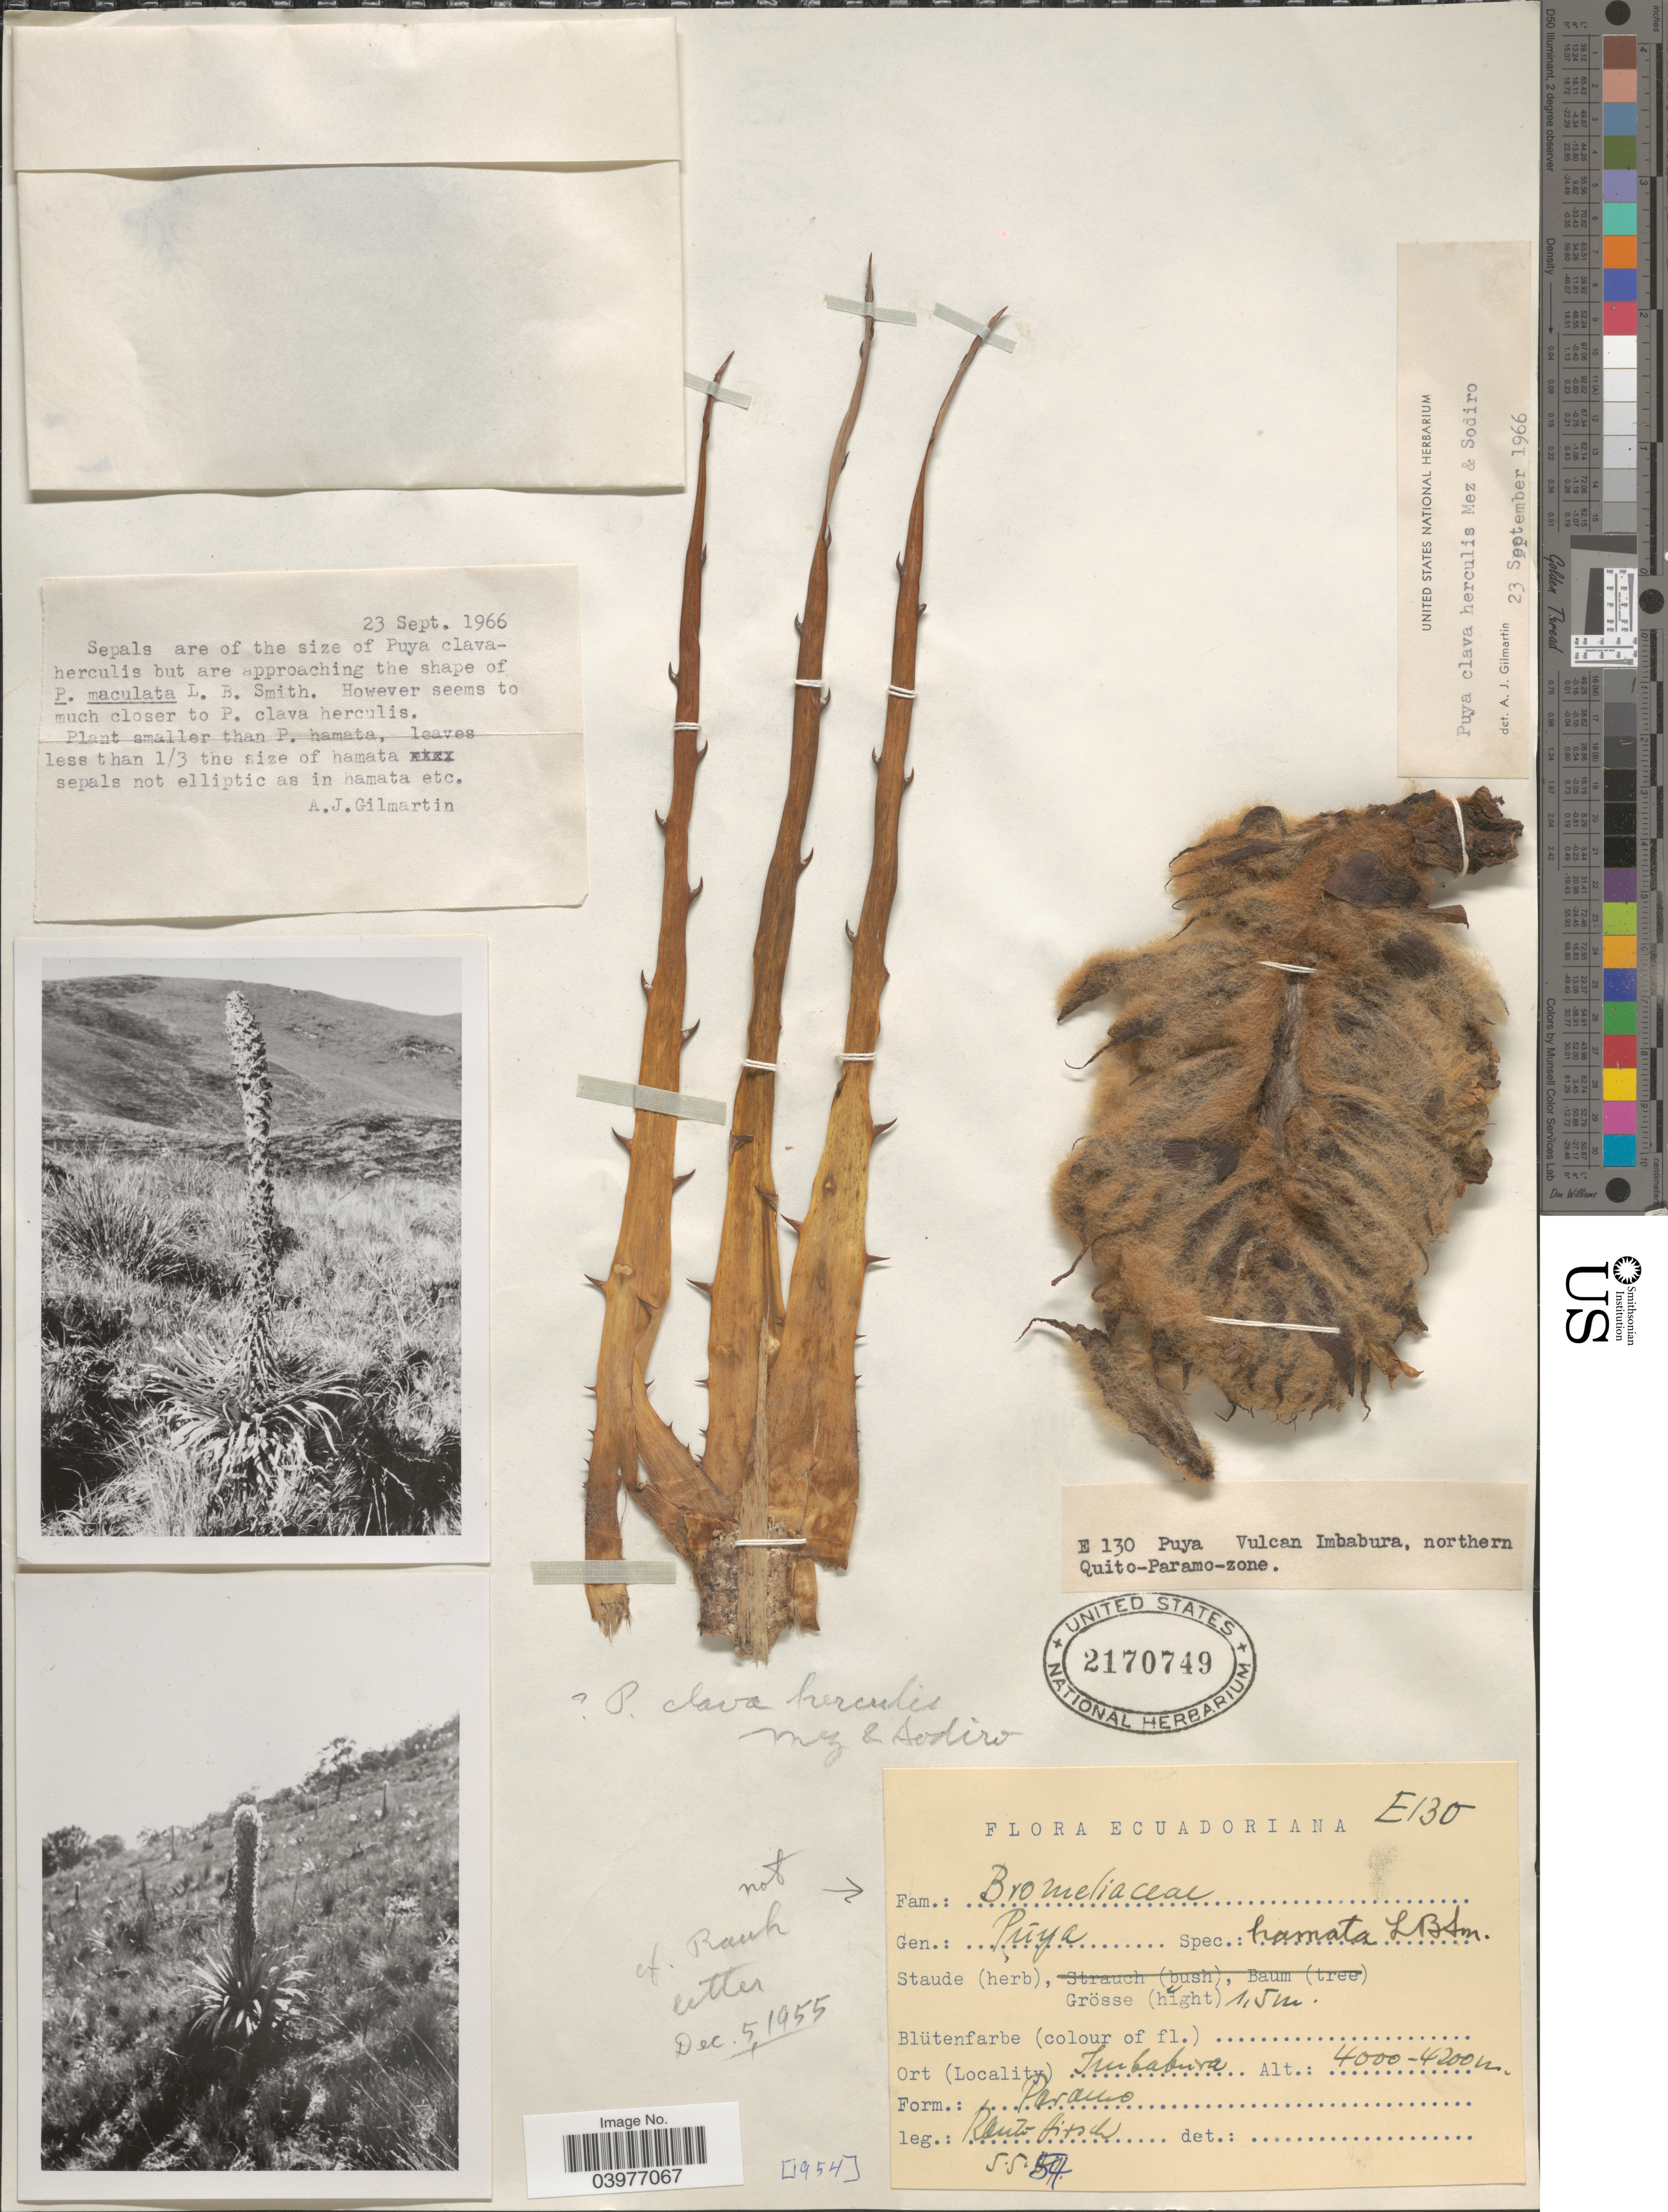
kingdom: Plantae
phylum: Tracheophyta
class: Liliopsida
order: Poales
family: Bromeliaceae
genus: Puya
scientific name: Puya clava-herculis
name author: Mez & Mez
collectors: W. Rauh & G. Hirsch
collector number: E130*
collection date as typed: Transcribed d/m/y: 5/5/54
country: Ecuador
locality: Imbabura.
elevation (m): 4000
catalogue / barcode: US 2170749